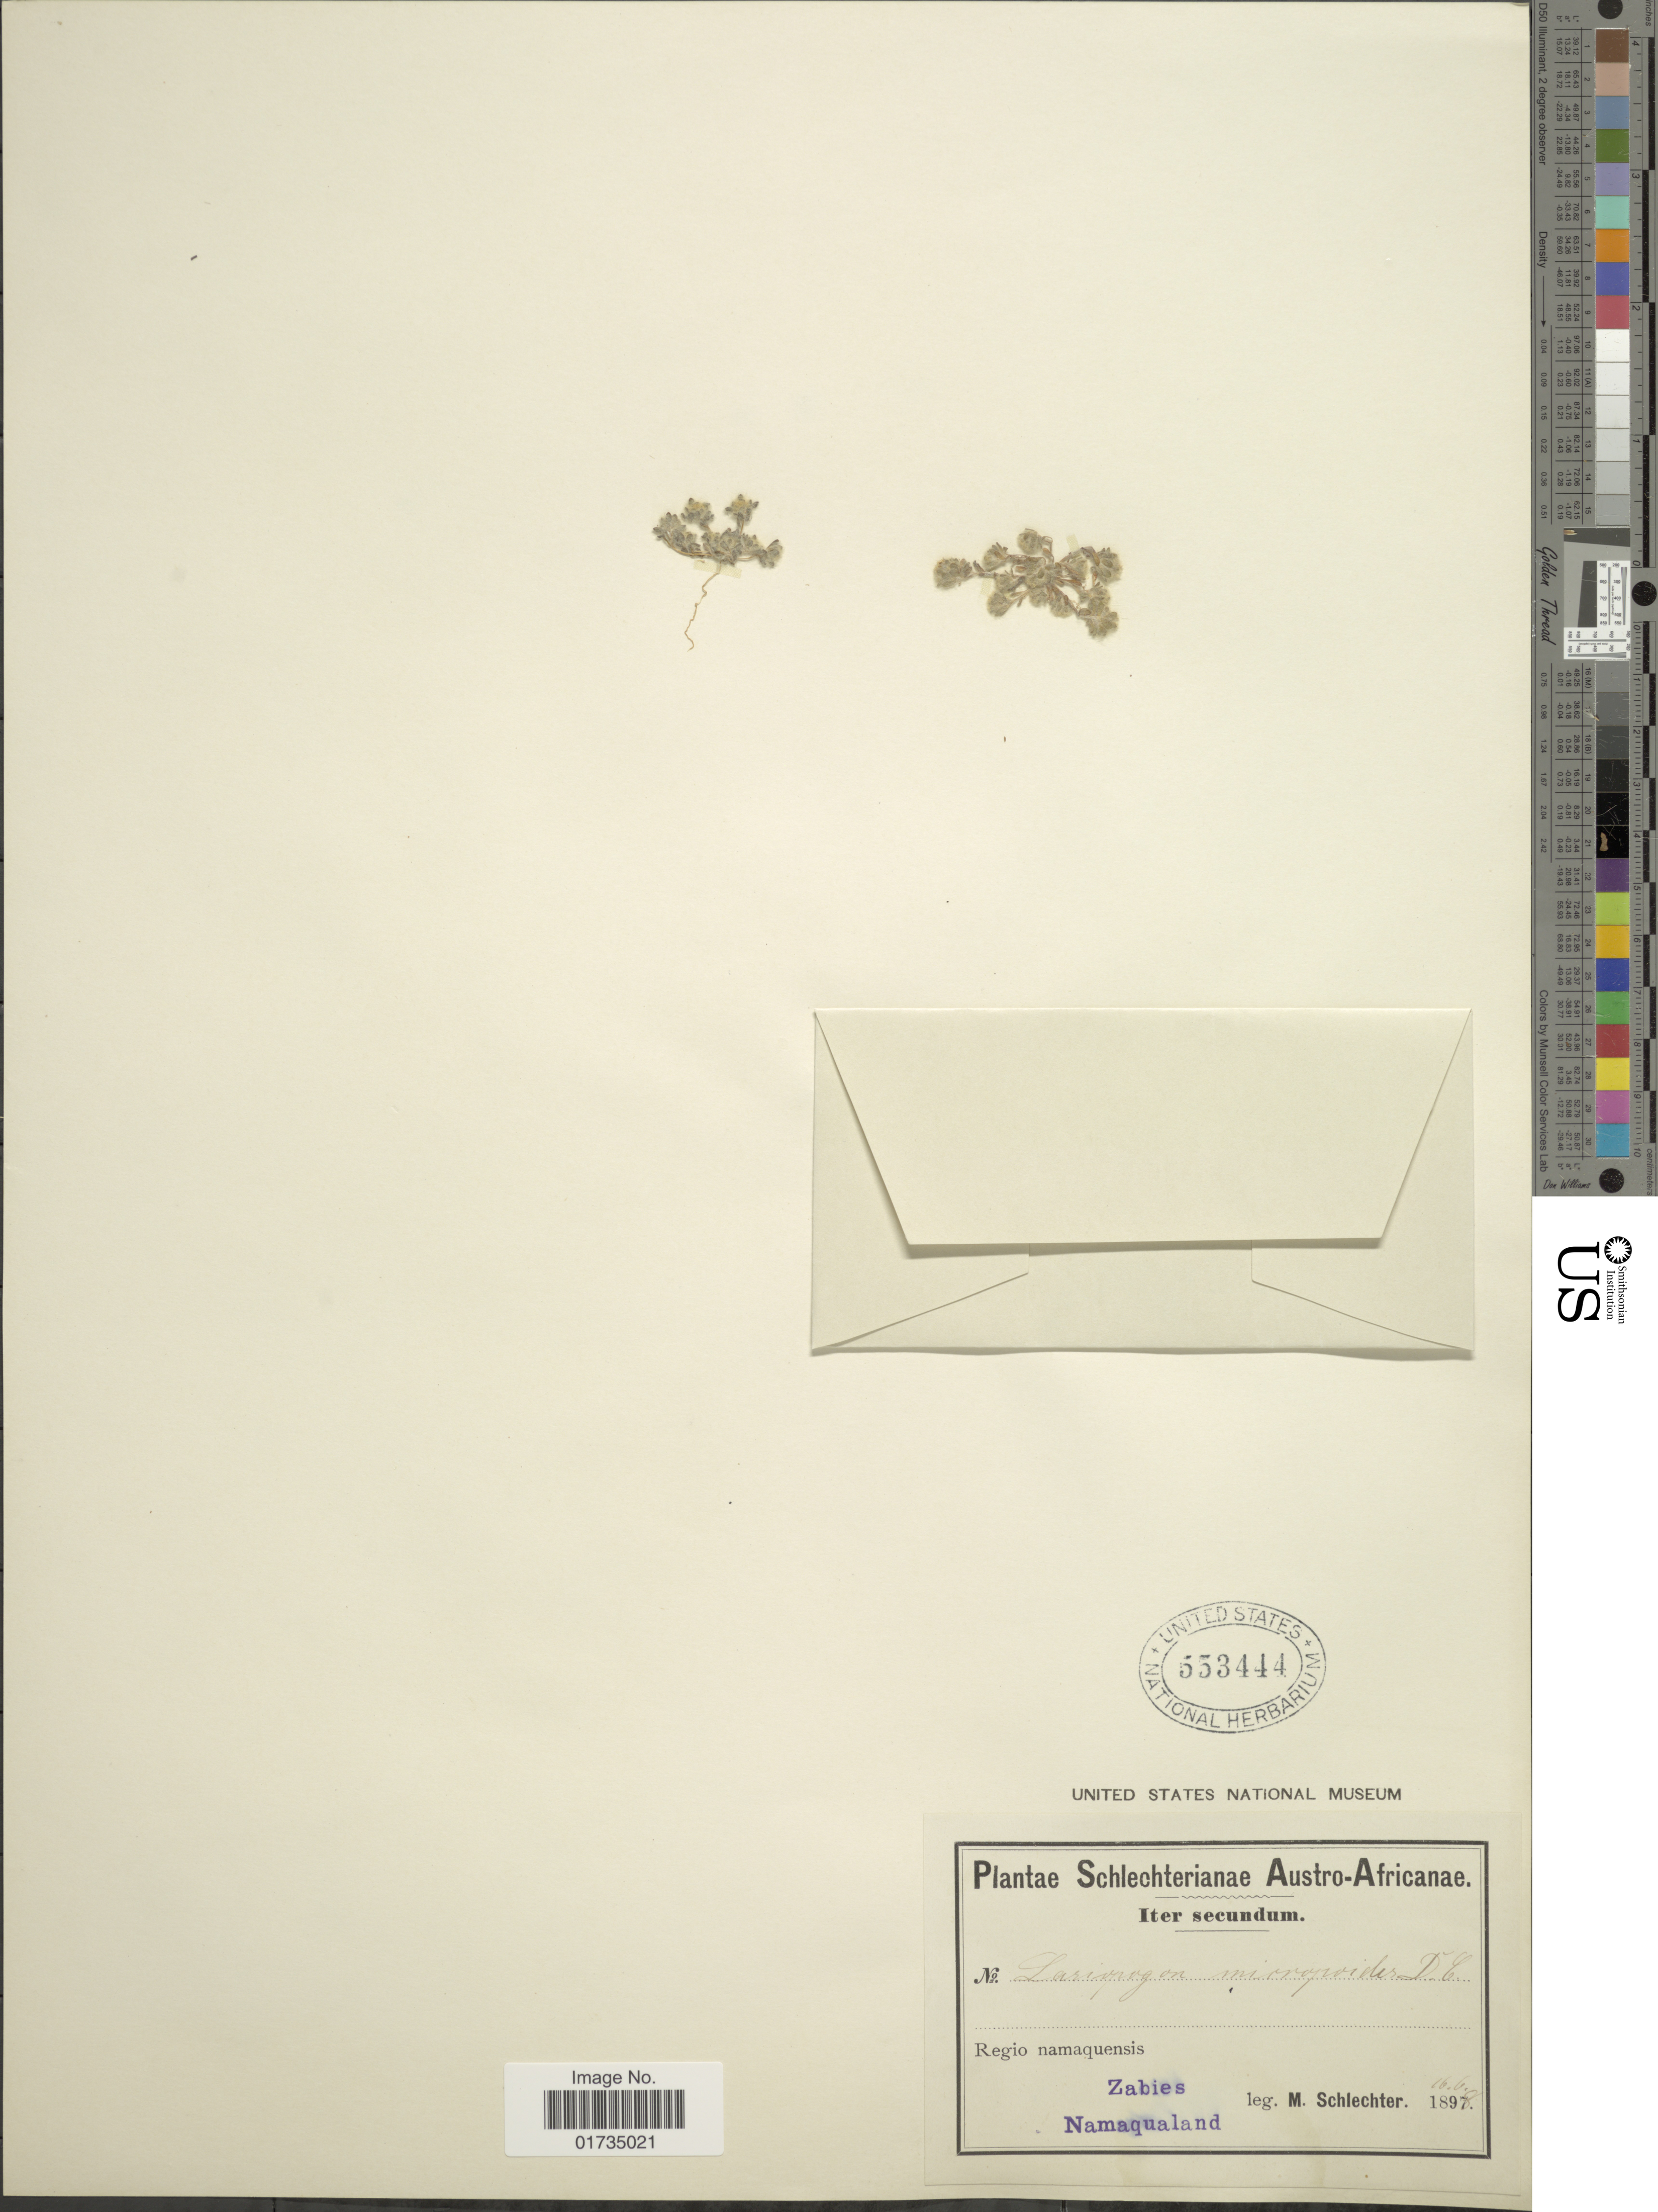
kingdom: Plantae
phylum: Tracheophyta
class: Magnoliopsida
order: Asterales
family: Asteraceae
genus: Lasiopogon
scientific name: Lasiopogon micropodoides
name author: DC.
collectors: M. Schlechter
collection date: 1898-06-16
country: South Africa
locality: Austro-Africanae. Regio namaquensis. Zabies Namaqualand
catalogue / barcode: US 553444